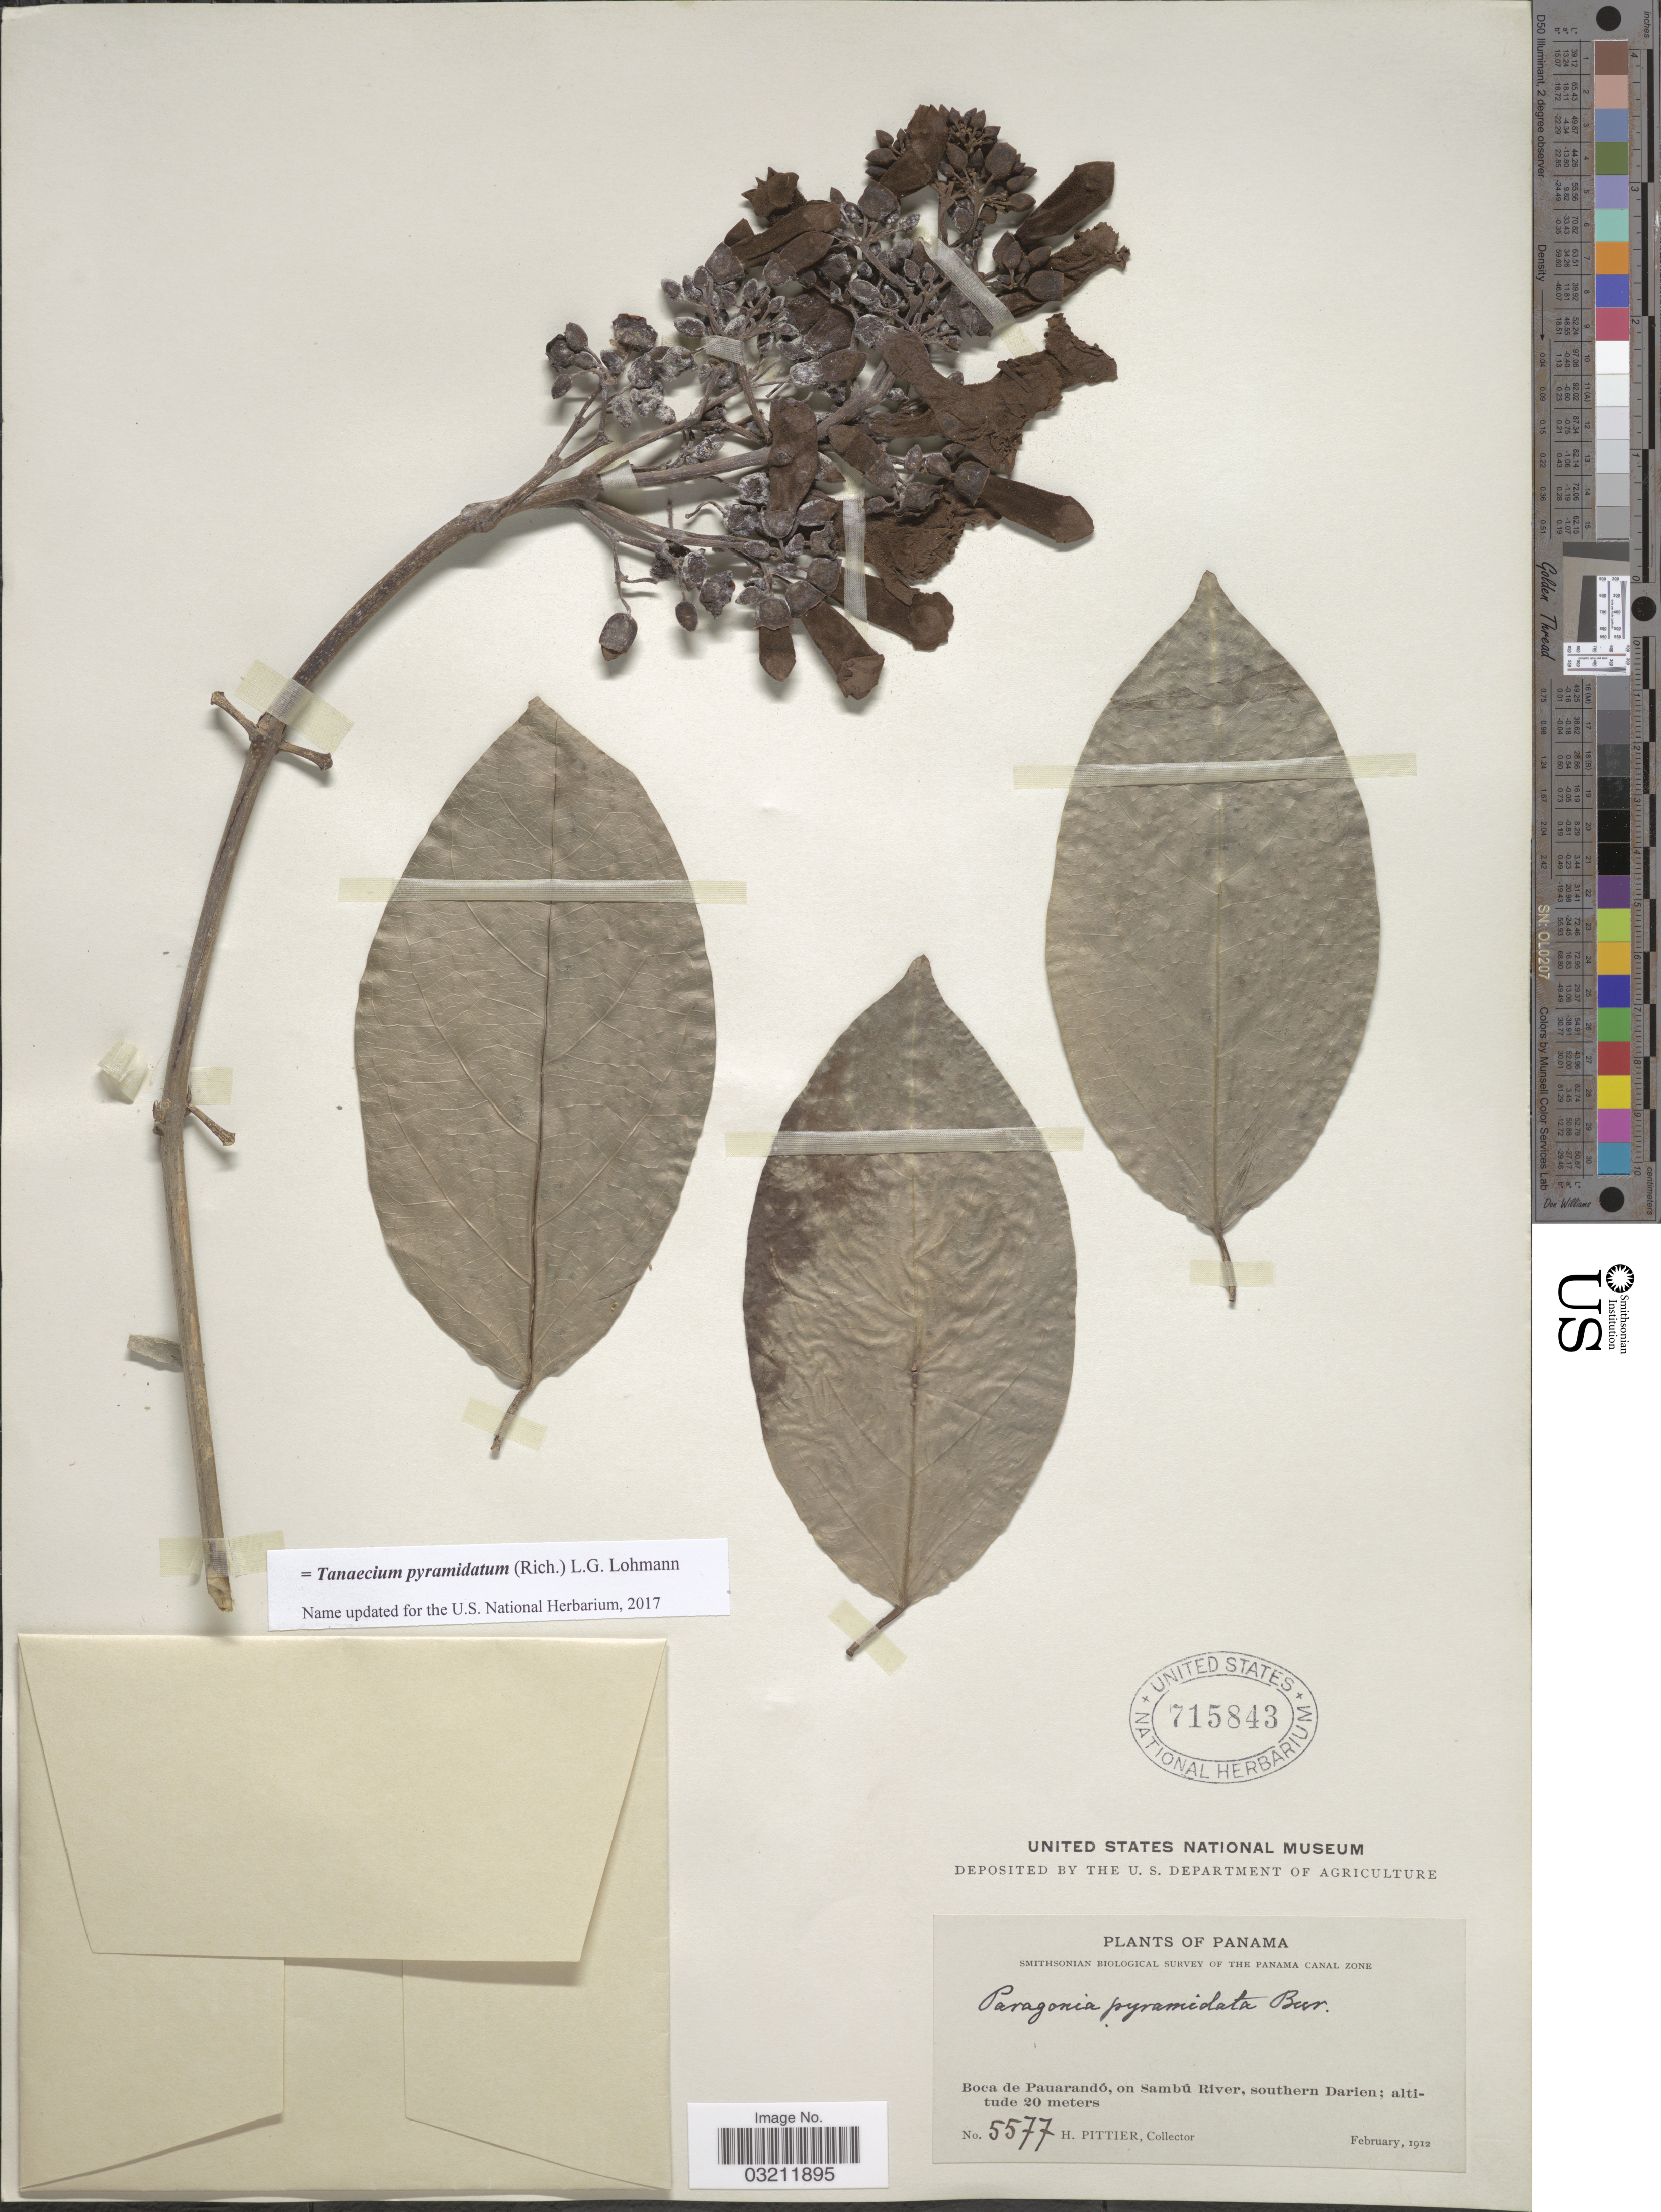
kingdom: Plantae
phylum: Tracheophyta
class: Magnoliopsida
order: Lamiales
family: Bignoniaceae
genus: Tanaecium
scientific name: Tanaecium pyramidatum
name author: (Rich.) L.G. Lohmann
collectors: H. F. Pittier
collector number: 5577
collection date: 1912-02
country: Panama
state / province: Darién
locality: The Panama Canal Zone. Boca de Pauarandó, on Sambú River, southern Darien.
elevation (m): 20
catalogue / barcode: US 715843